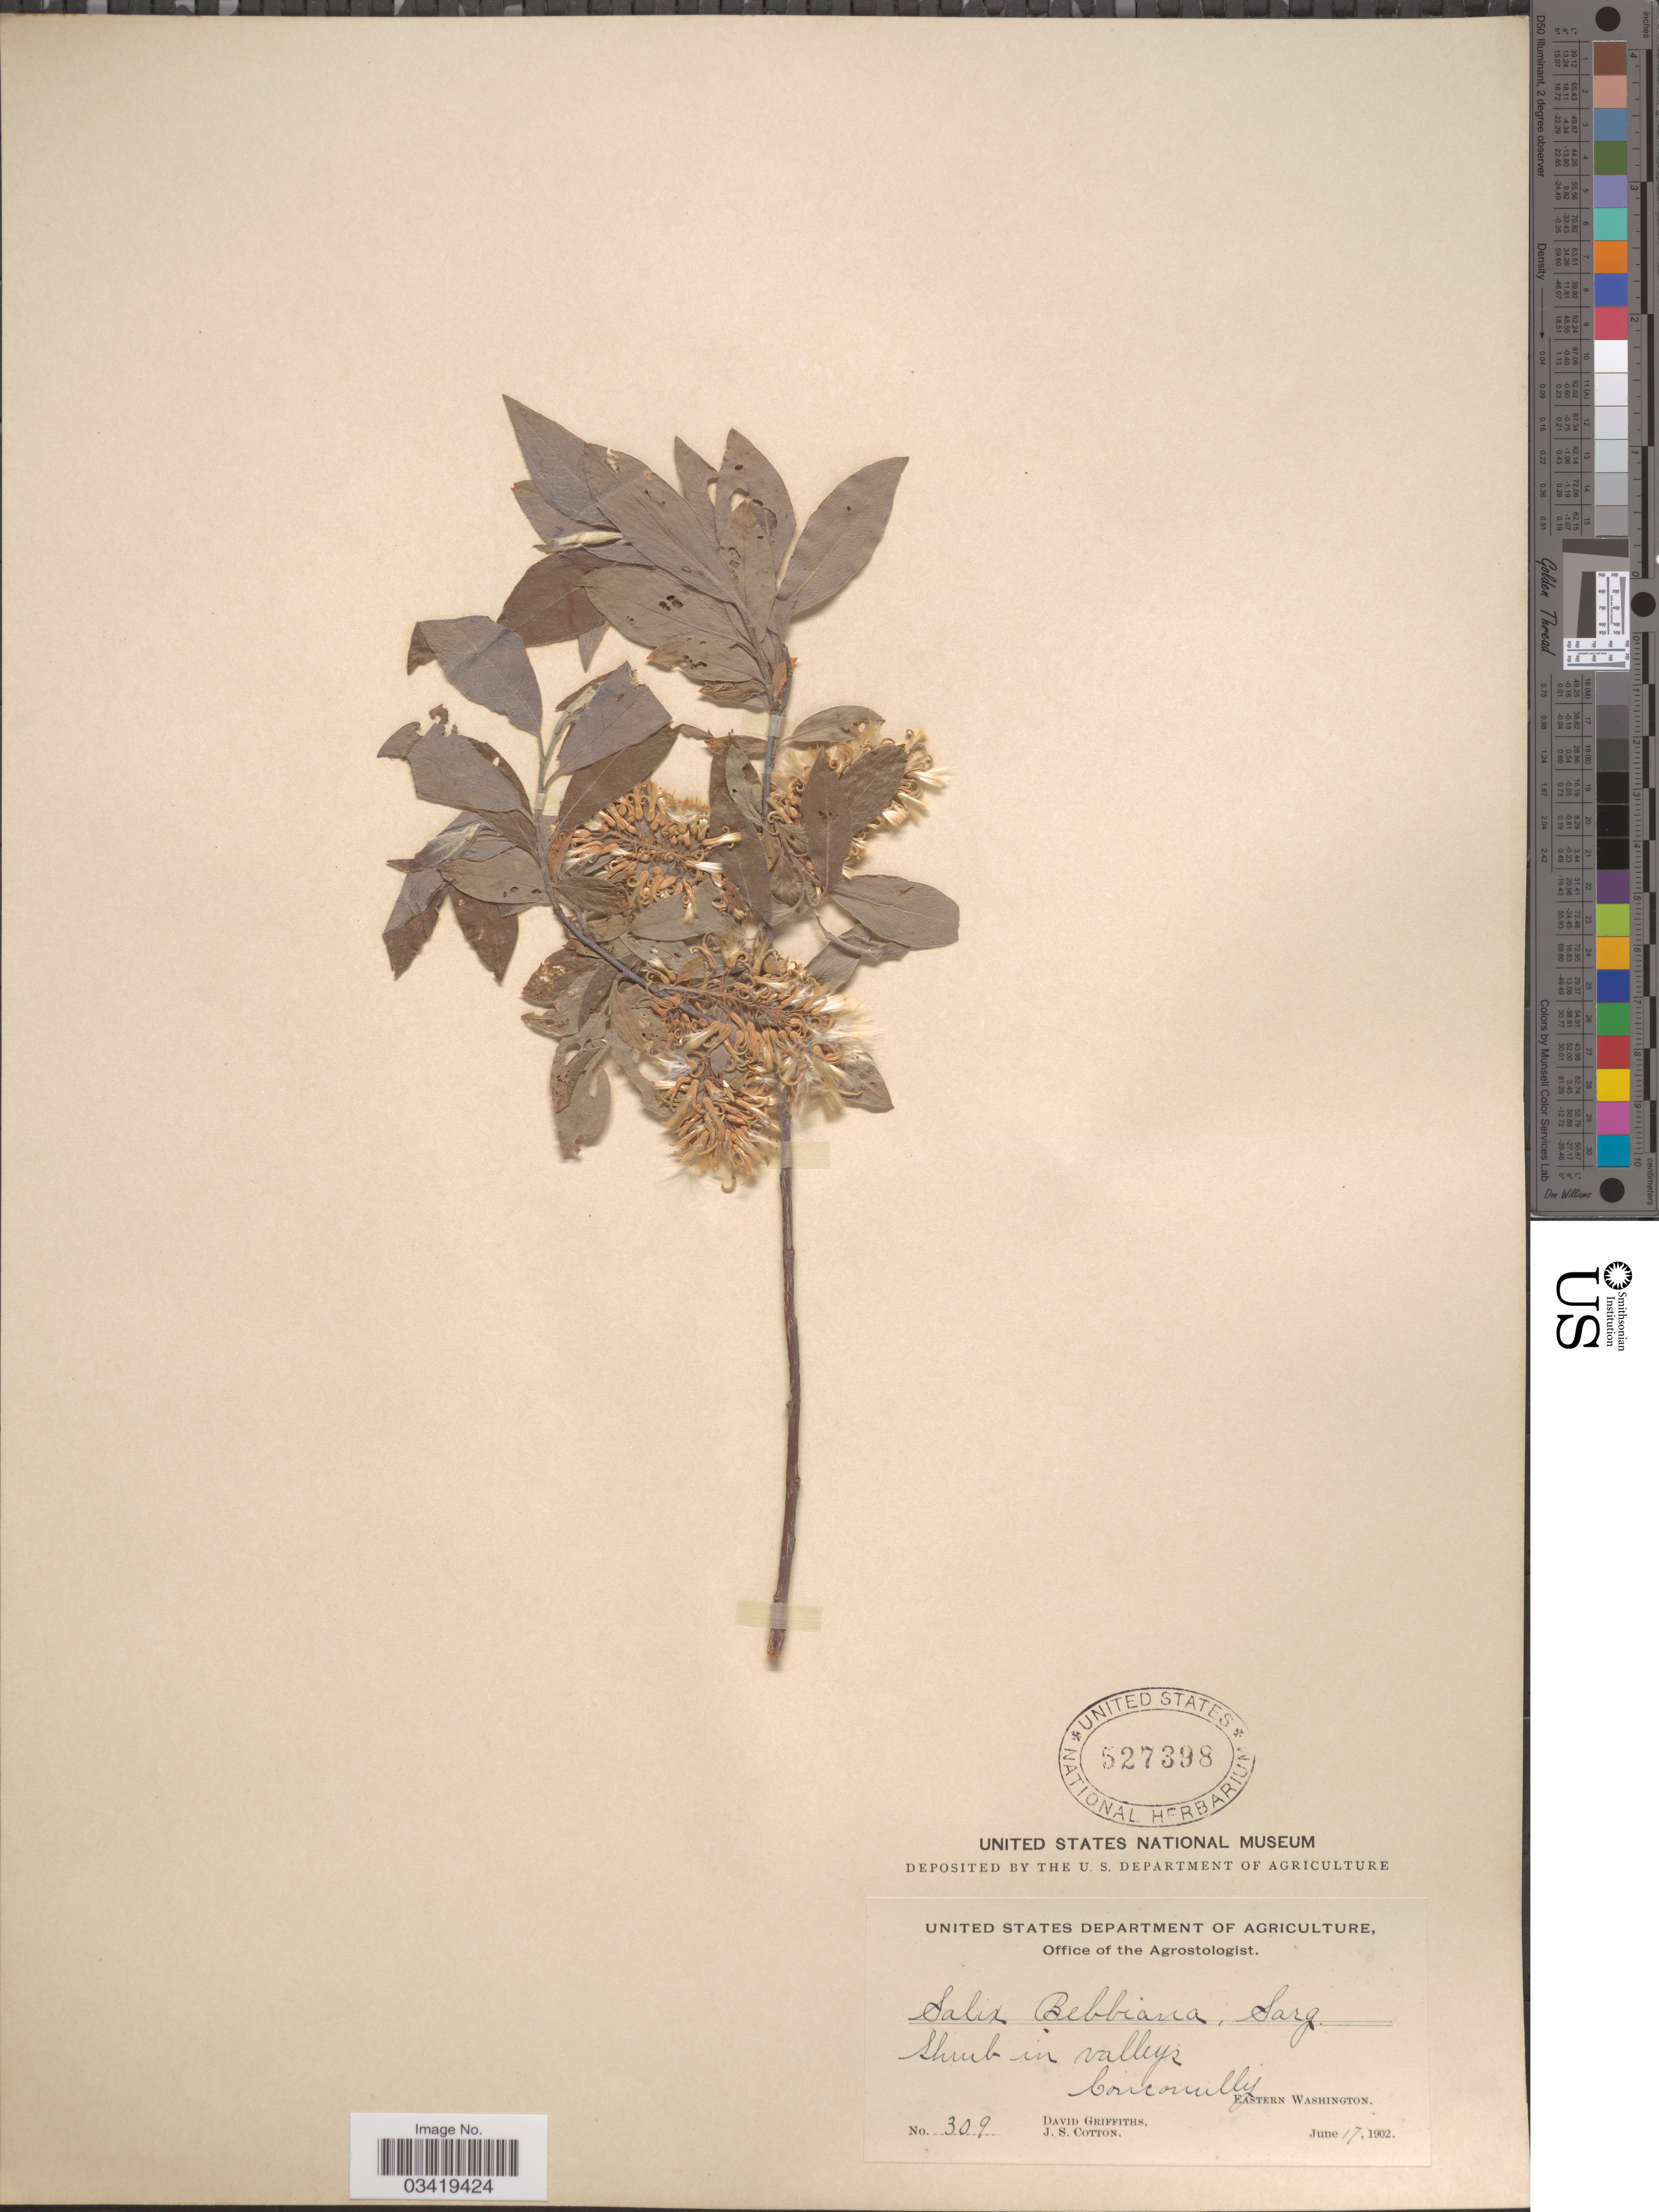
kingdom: Plantae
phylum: Tracheophyta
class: Magnoliopsida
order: Malpighiales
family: Salicaceae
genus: Salix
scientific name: Salix bebbiana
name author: Sarg.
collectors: D. Griffiths & J. S. Cotton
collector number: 309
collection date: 1902-06-17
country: United States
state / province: Washington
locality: Conconully. Eastern Washington.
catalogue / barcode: US 527398